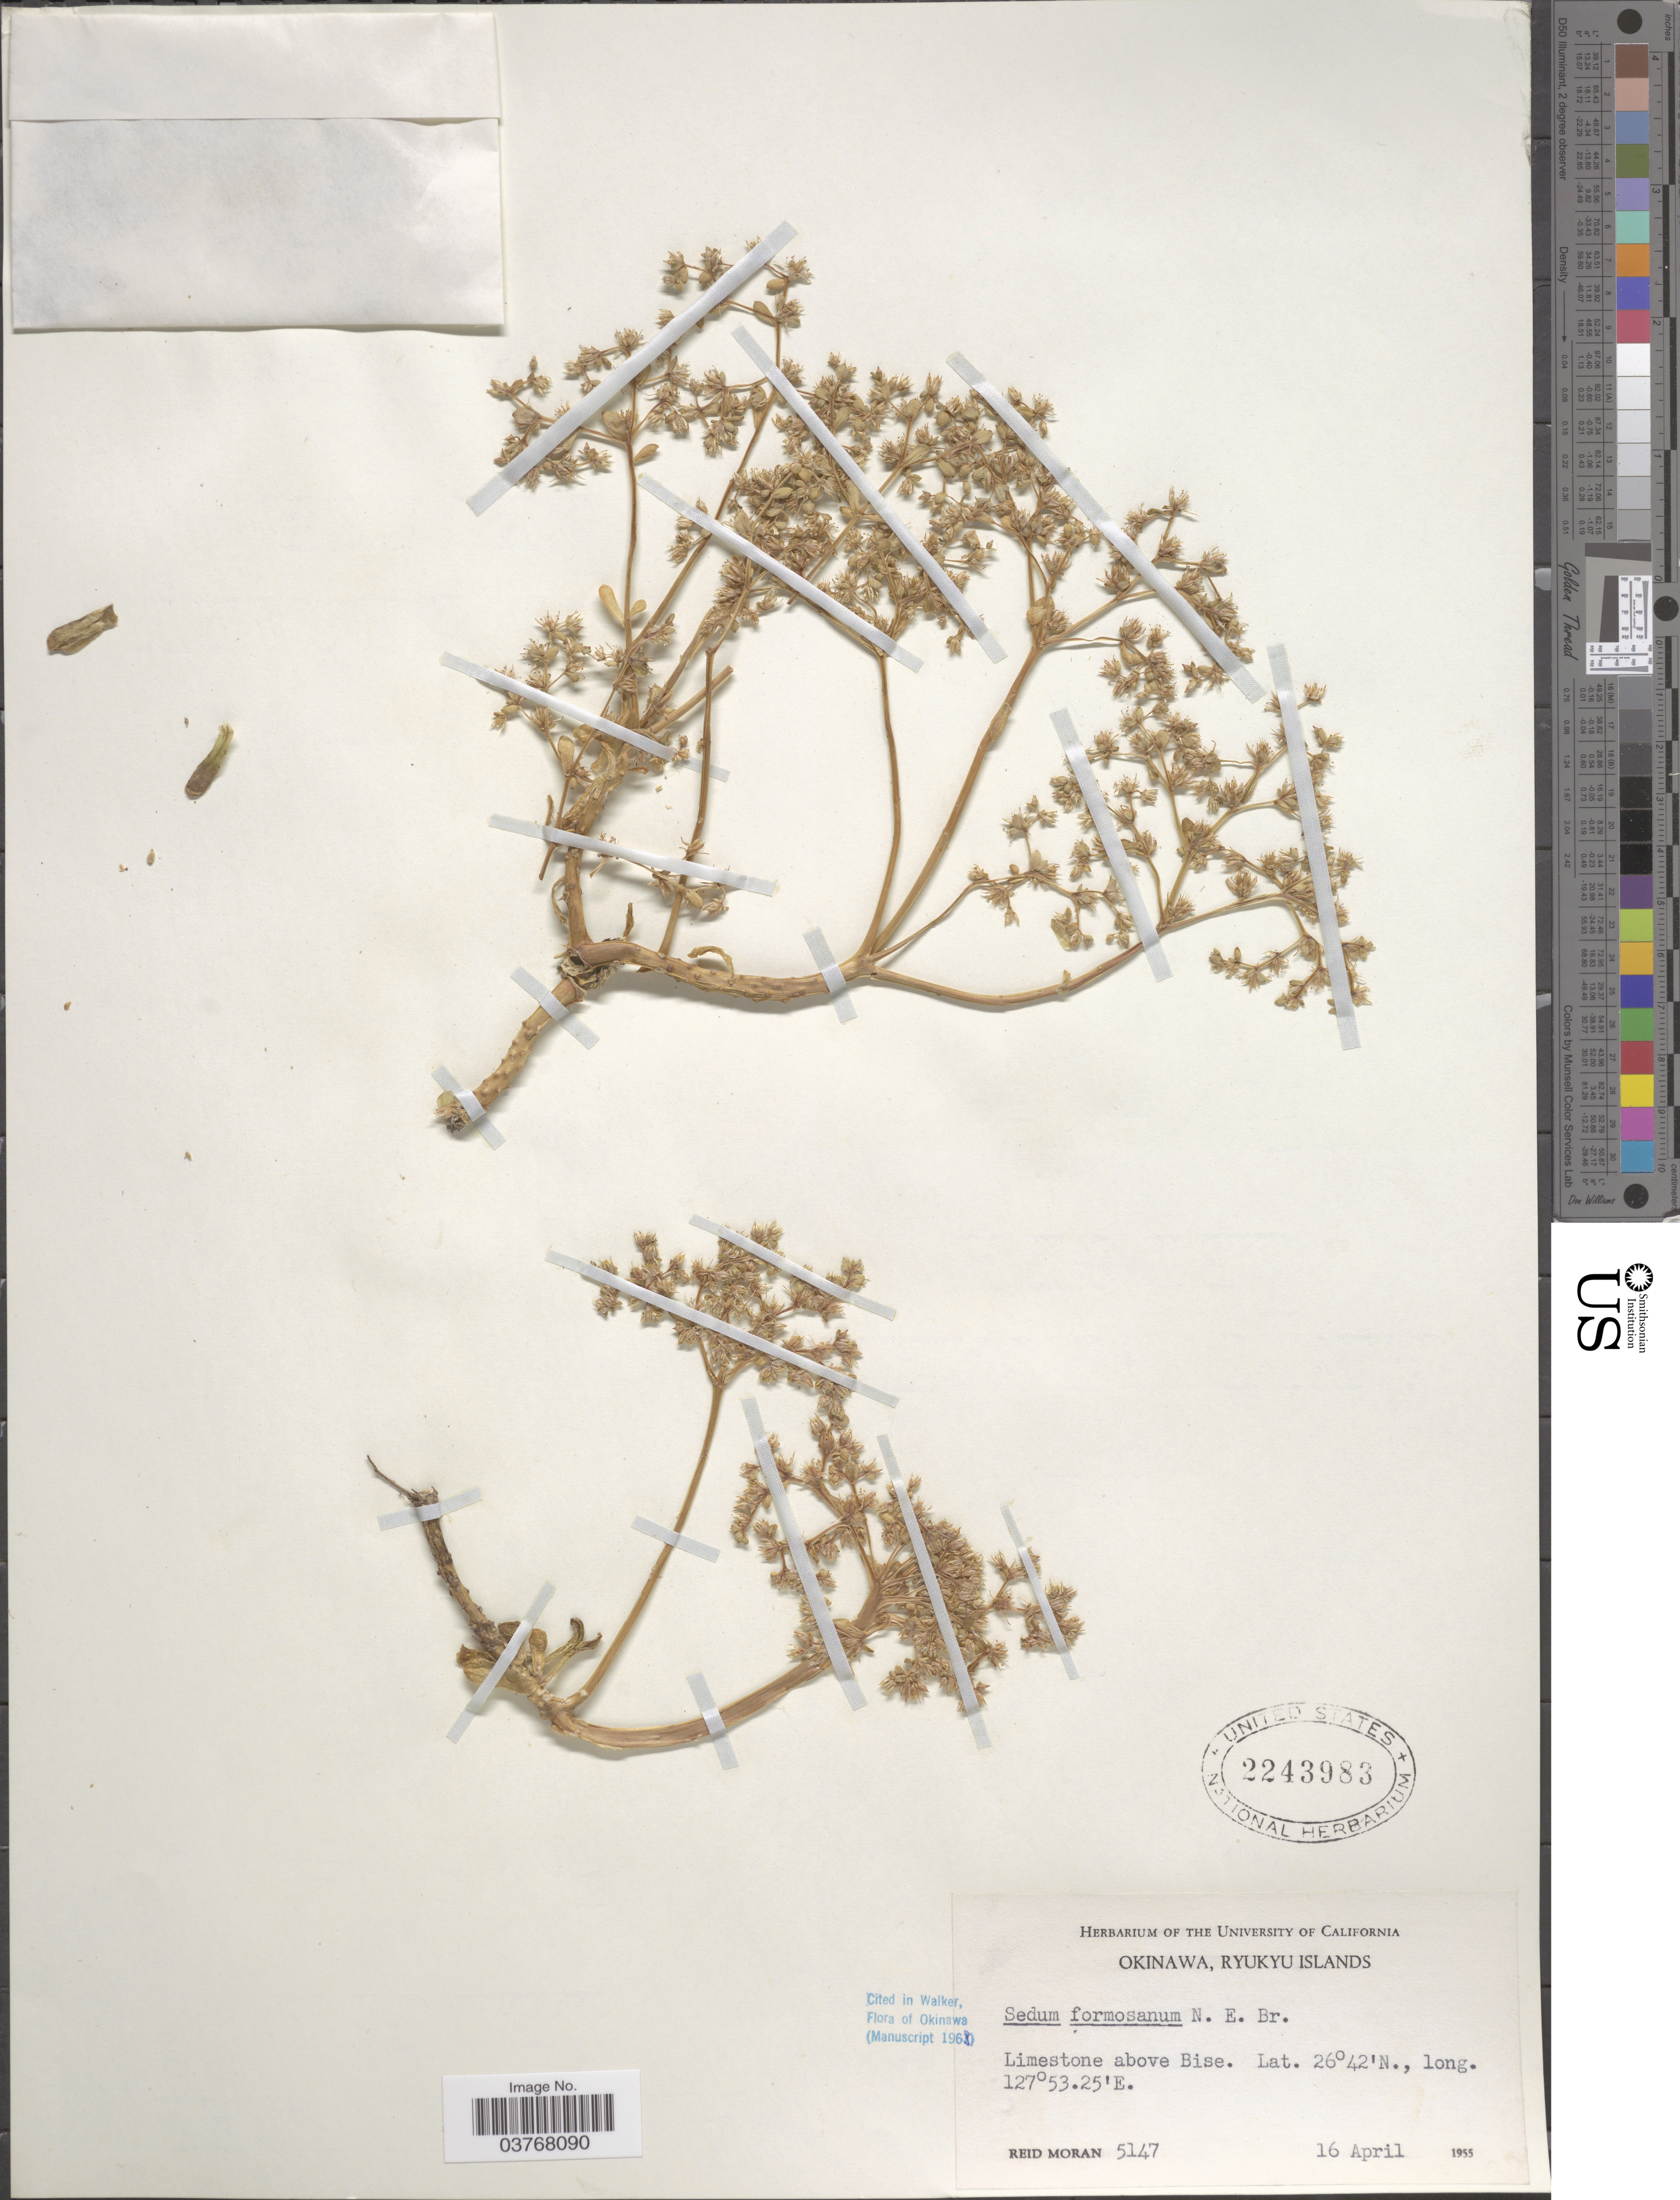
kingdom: Plantae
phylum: Tracheophyta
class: Magnoliopsida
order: Saxifragales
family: Crassulaceae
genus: Sedum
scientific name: Sedum formosanum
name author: N.E. Br.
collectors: R. V. Moran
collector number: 5147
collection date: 1955-04-16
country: Japan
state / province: Okinawa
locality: Ryukyu Islands. Limestone above Bise.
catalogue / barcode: US 2243983